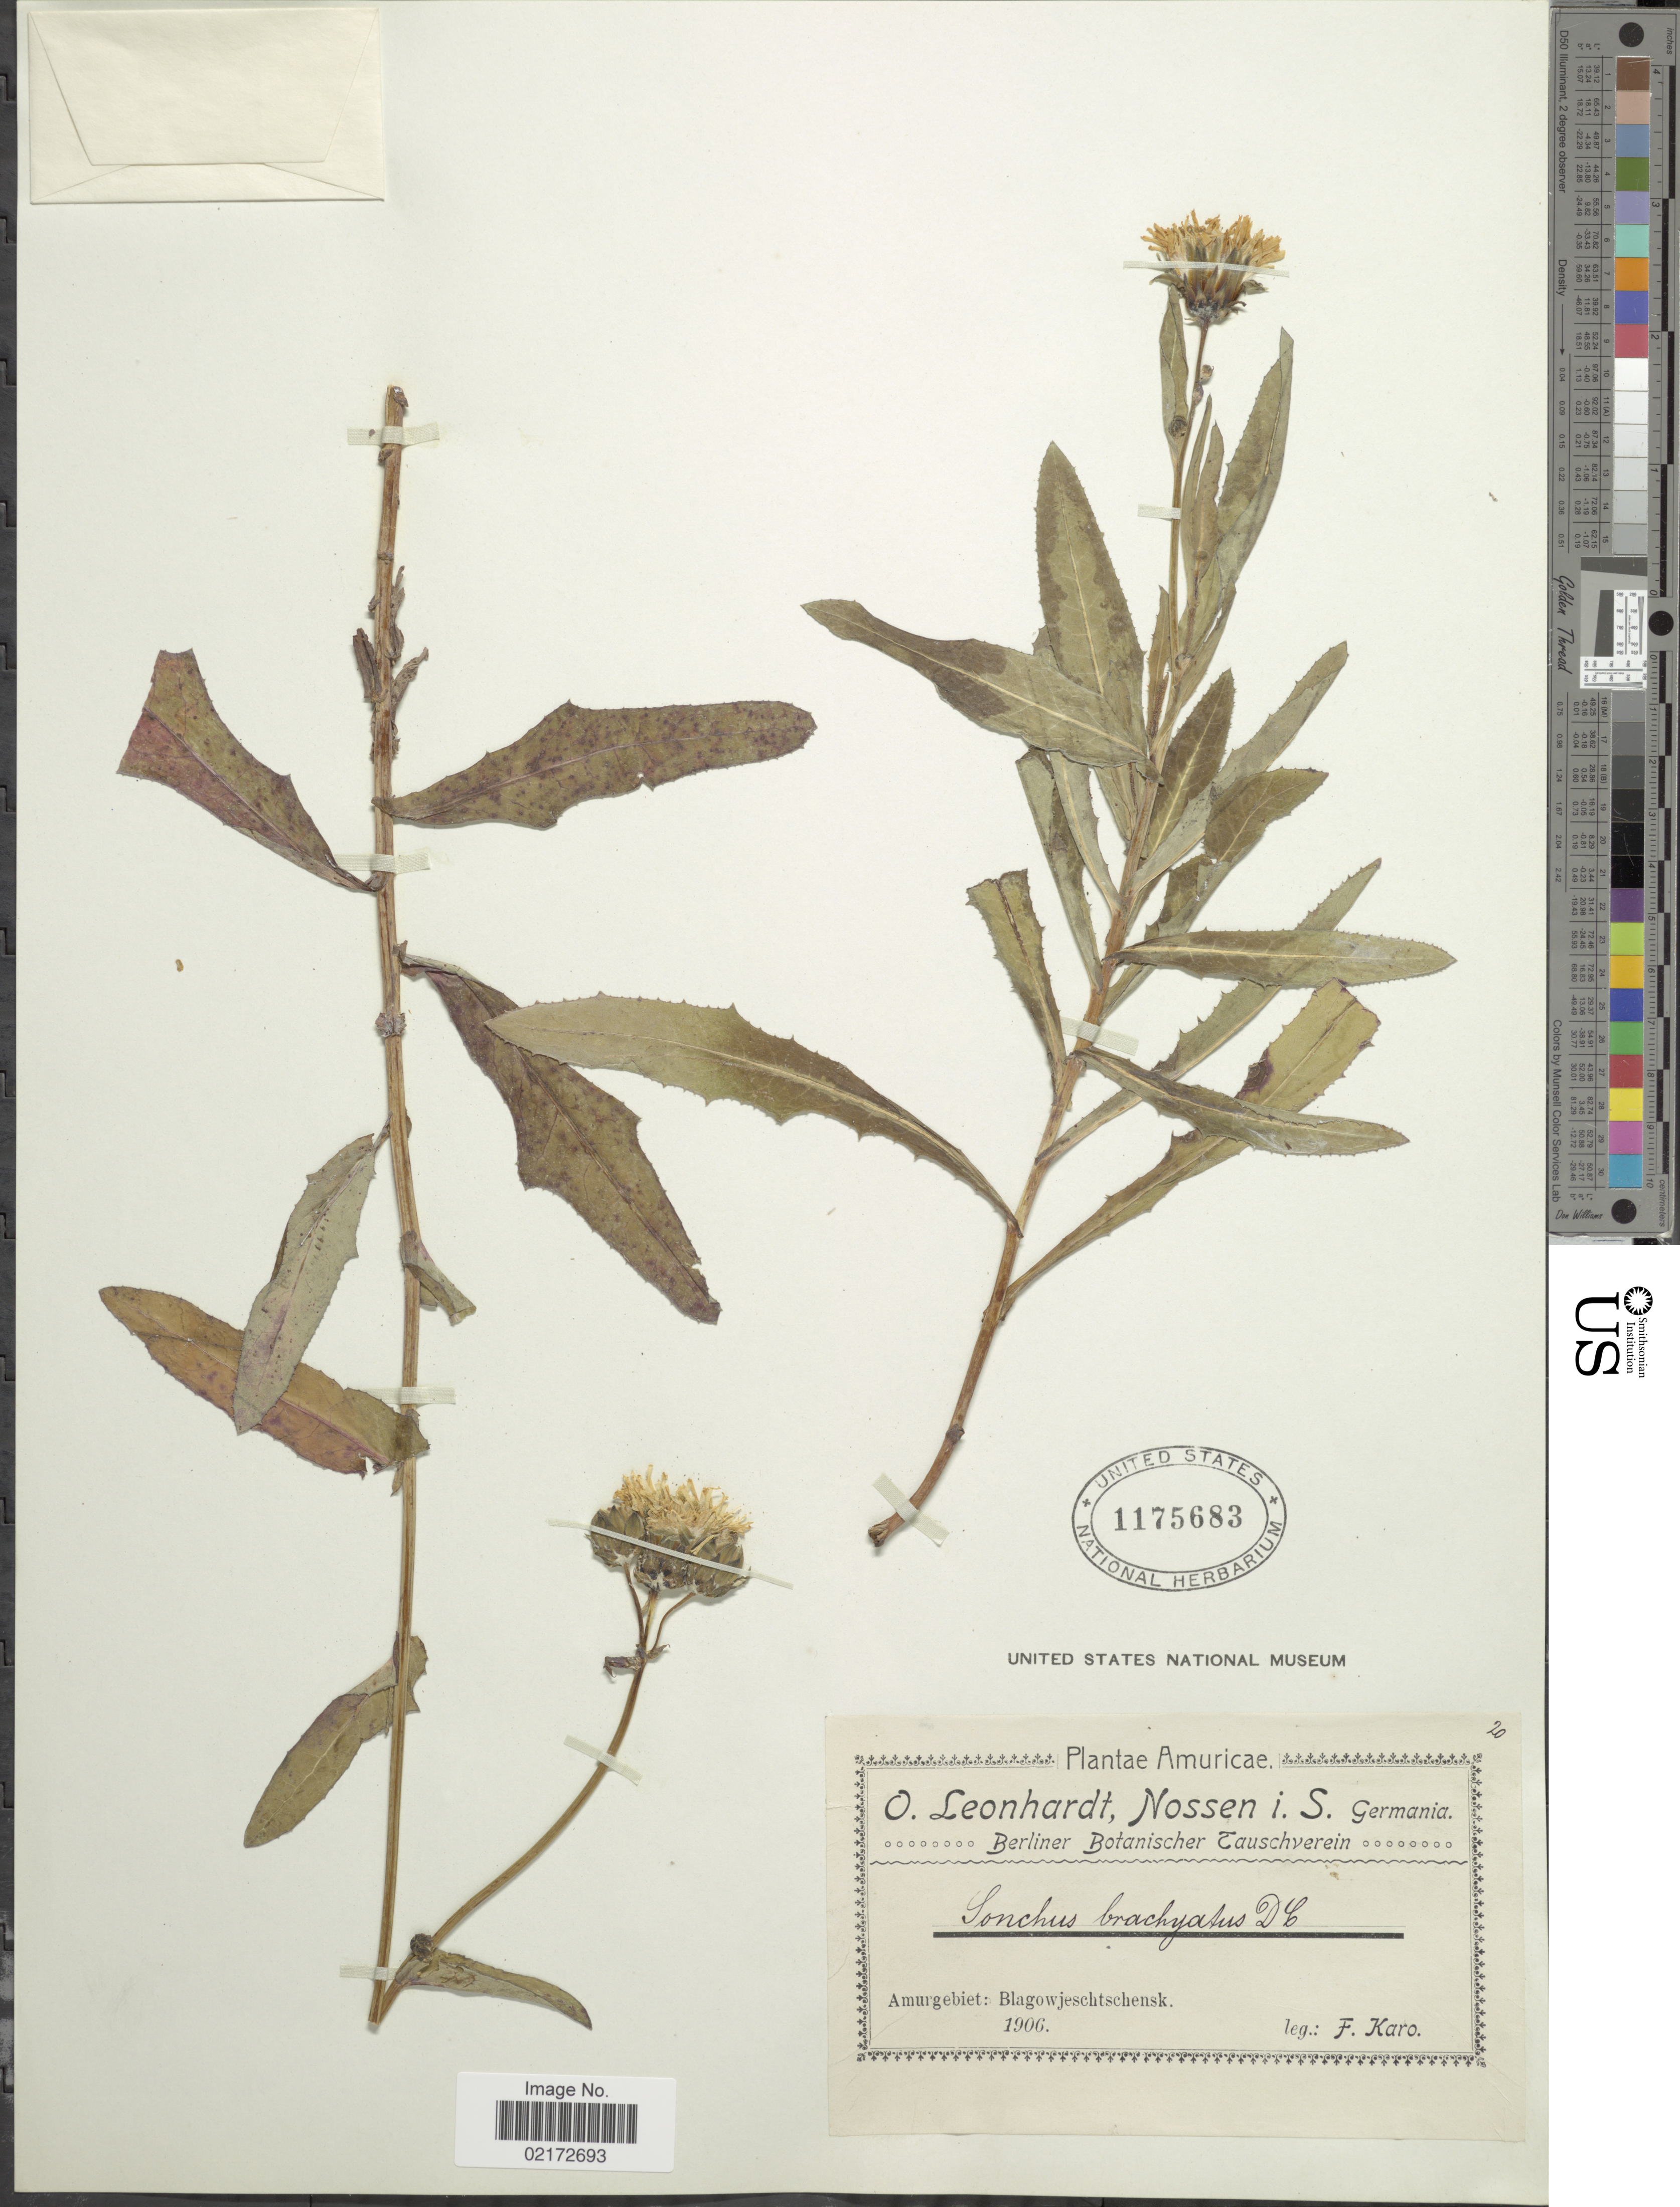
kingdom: Plantae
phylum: Tracheophyta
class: Magnoliopsida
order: Asterales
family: Asteraceae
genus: Sonchus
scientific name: Sonchus brachyotus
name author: DC.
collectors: F. Karo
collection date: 1906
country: Russian Federation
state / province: Amur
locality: Amurgebiet: Blagowjeschtschensk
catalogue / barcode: US 1175683